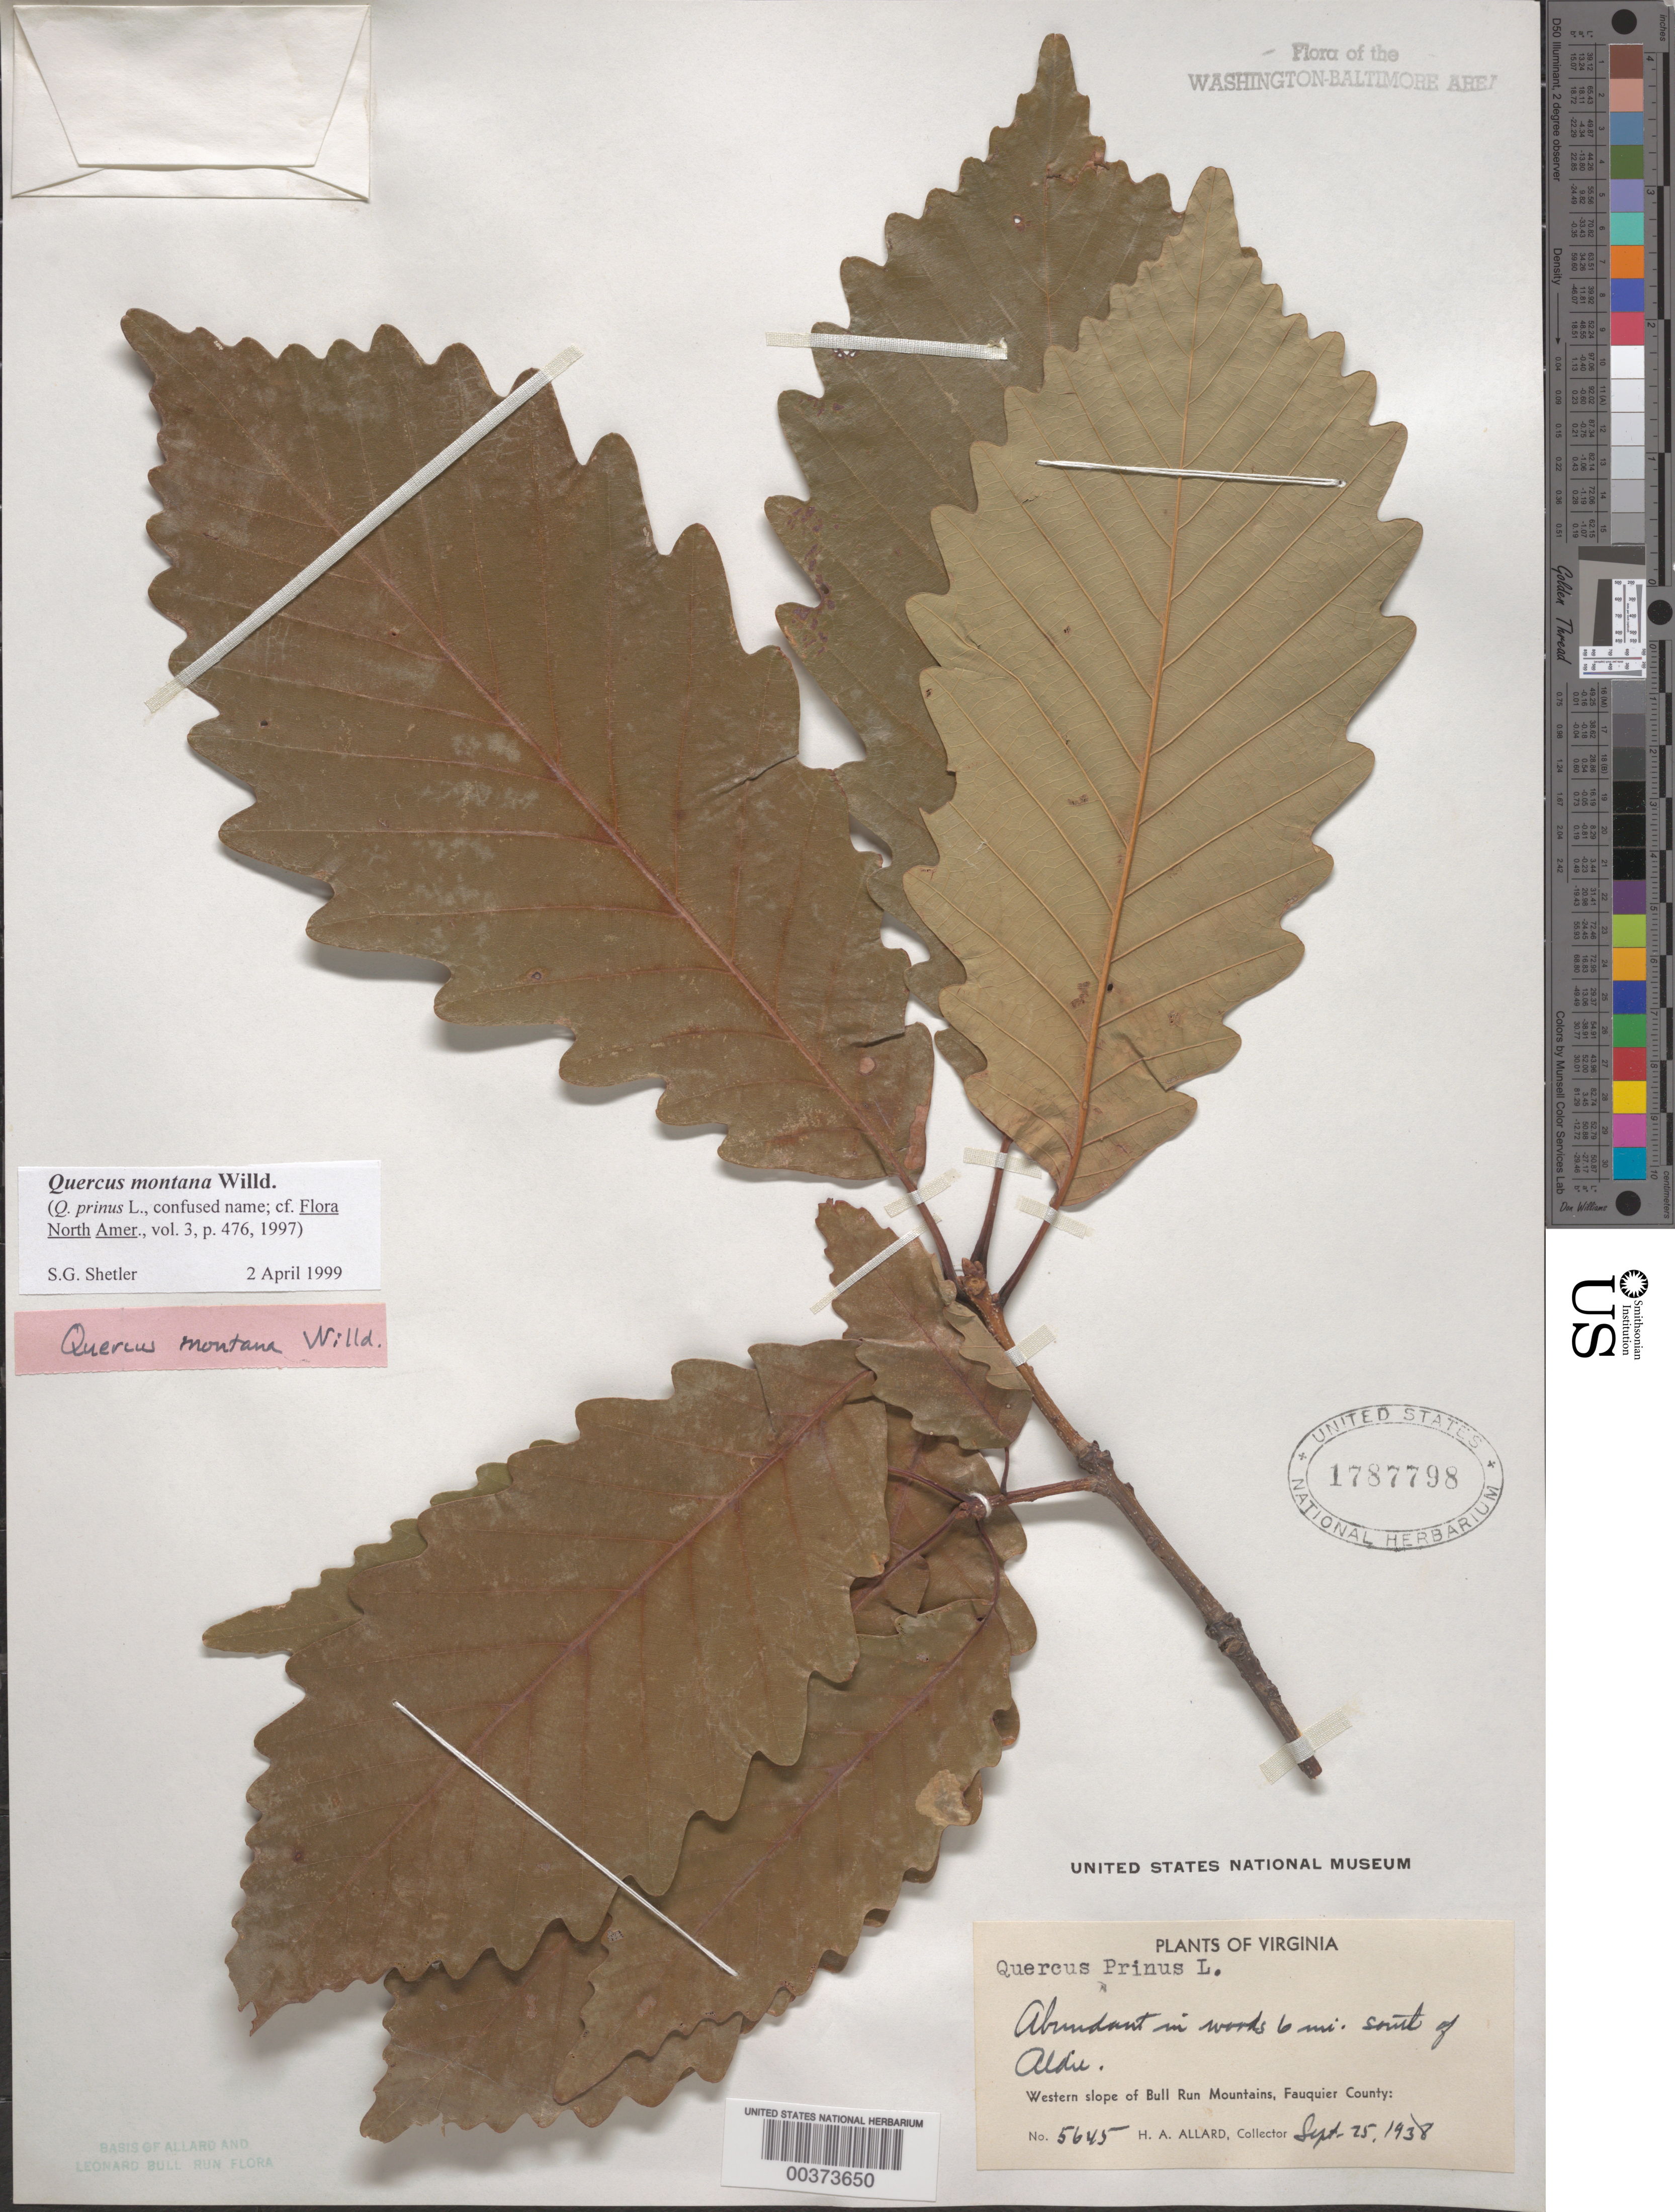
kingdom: Plantae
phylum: Tracheophyta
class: Magnoliopsida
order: Fagales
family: Fagaceae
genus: Quercus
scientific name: Quercus montana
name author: Willd.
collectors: H. A. Allard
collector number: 5645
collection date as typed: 25 Sep 1938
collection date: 1938-09-25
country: United States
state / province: Virginia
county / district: Fauquier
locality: South of Aldie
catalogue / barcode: US 1787798